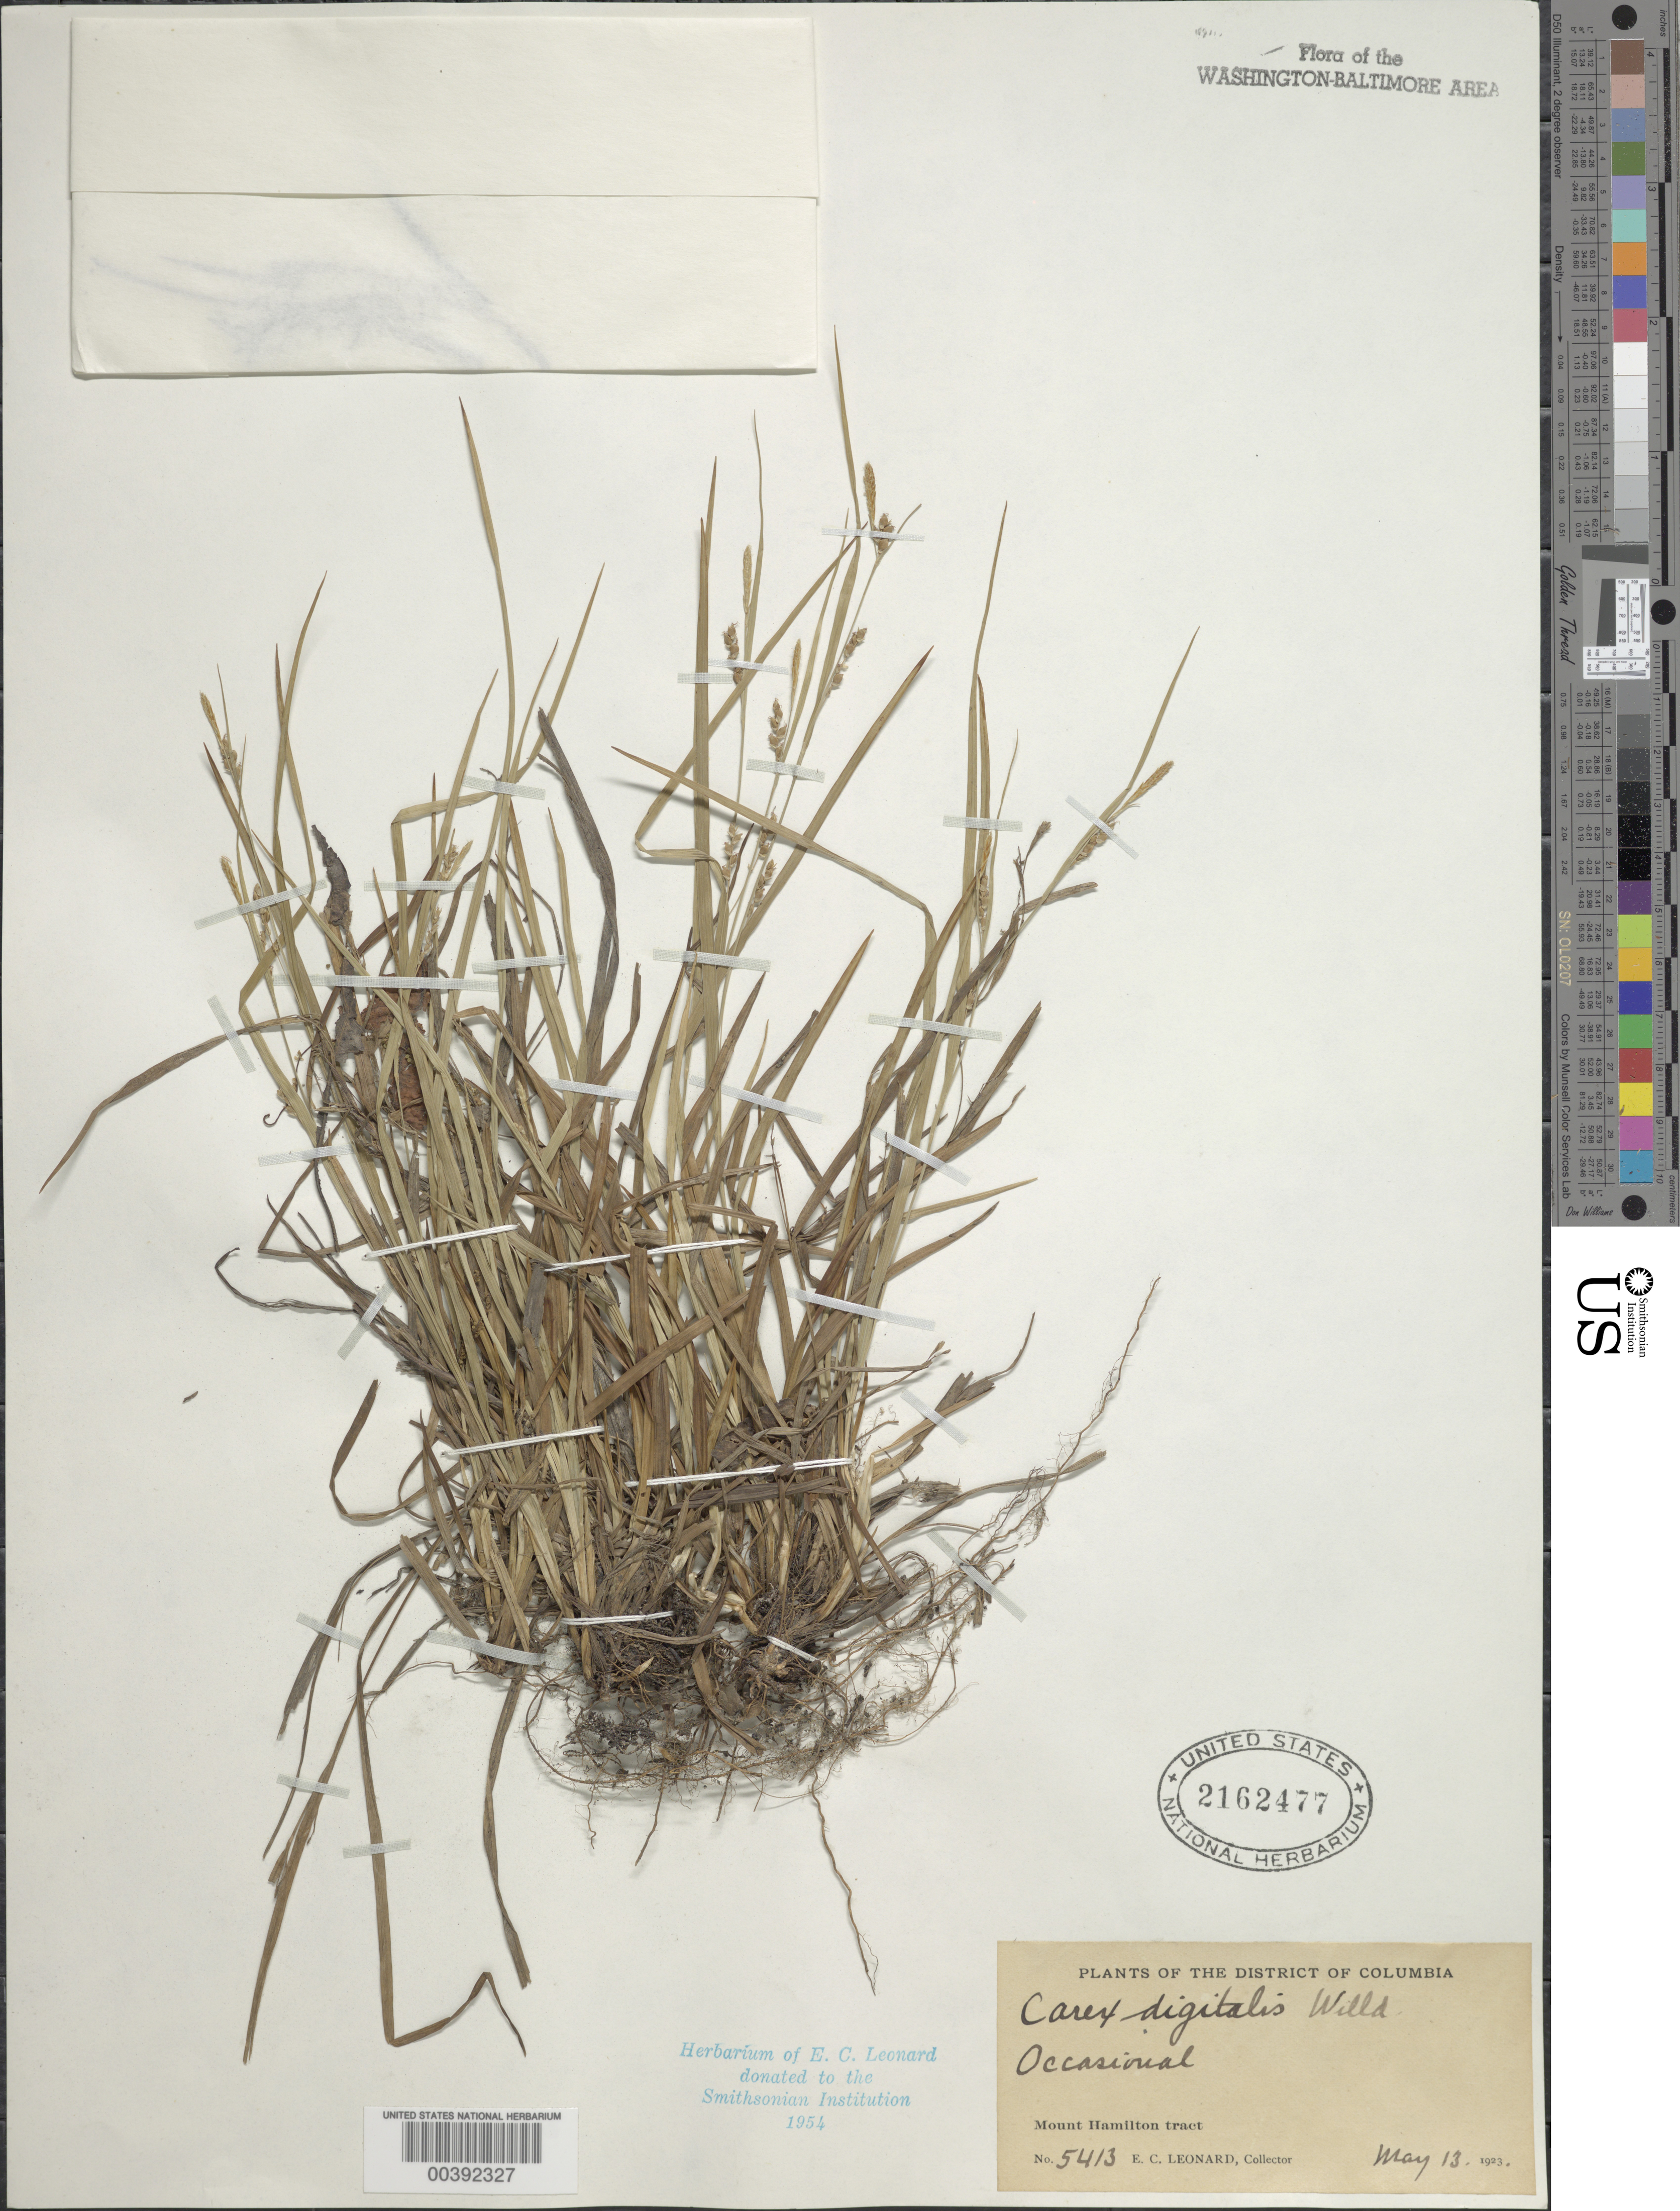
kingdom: Plantae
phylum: Tracheophyta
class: Liliopsida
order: Poales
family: Cyperaceae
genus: Carex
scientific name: Carex digitalis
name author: Willd.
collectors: E. C. Leonard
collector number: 5413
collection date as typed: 13 May 1923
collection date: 1923-05-13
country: United States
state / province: District of Columbia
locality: Mount Hamilton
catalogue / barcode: US 2162477